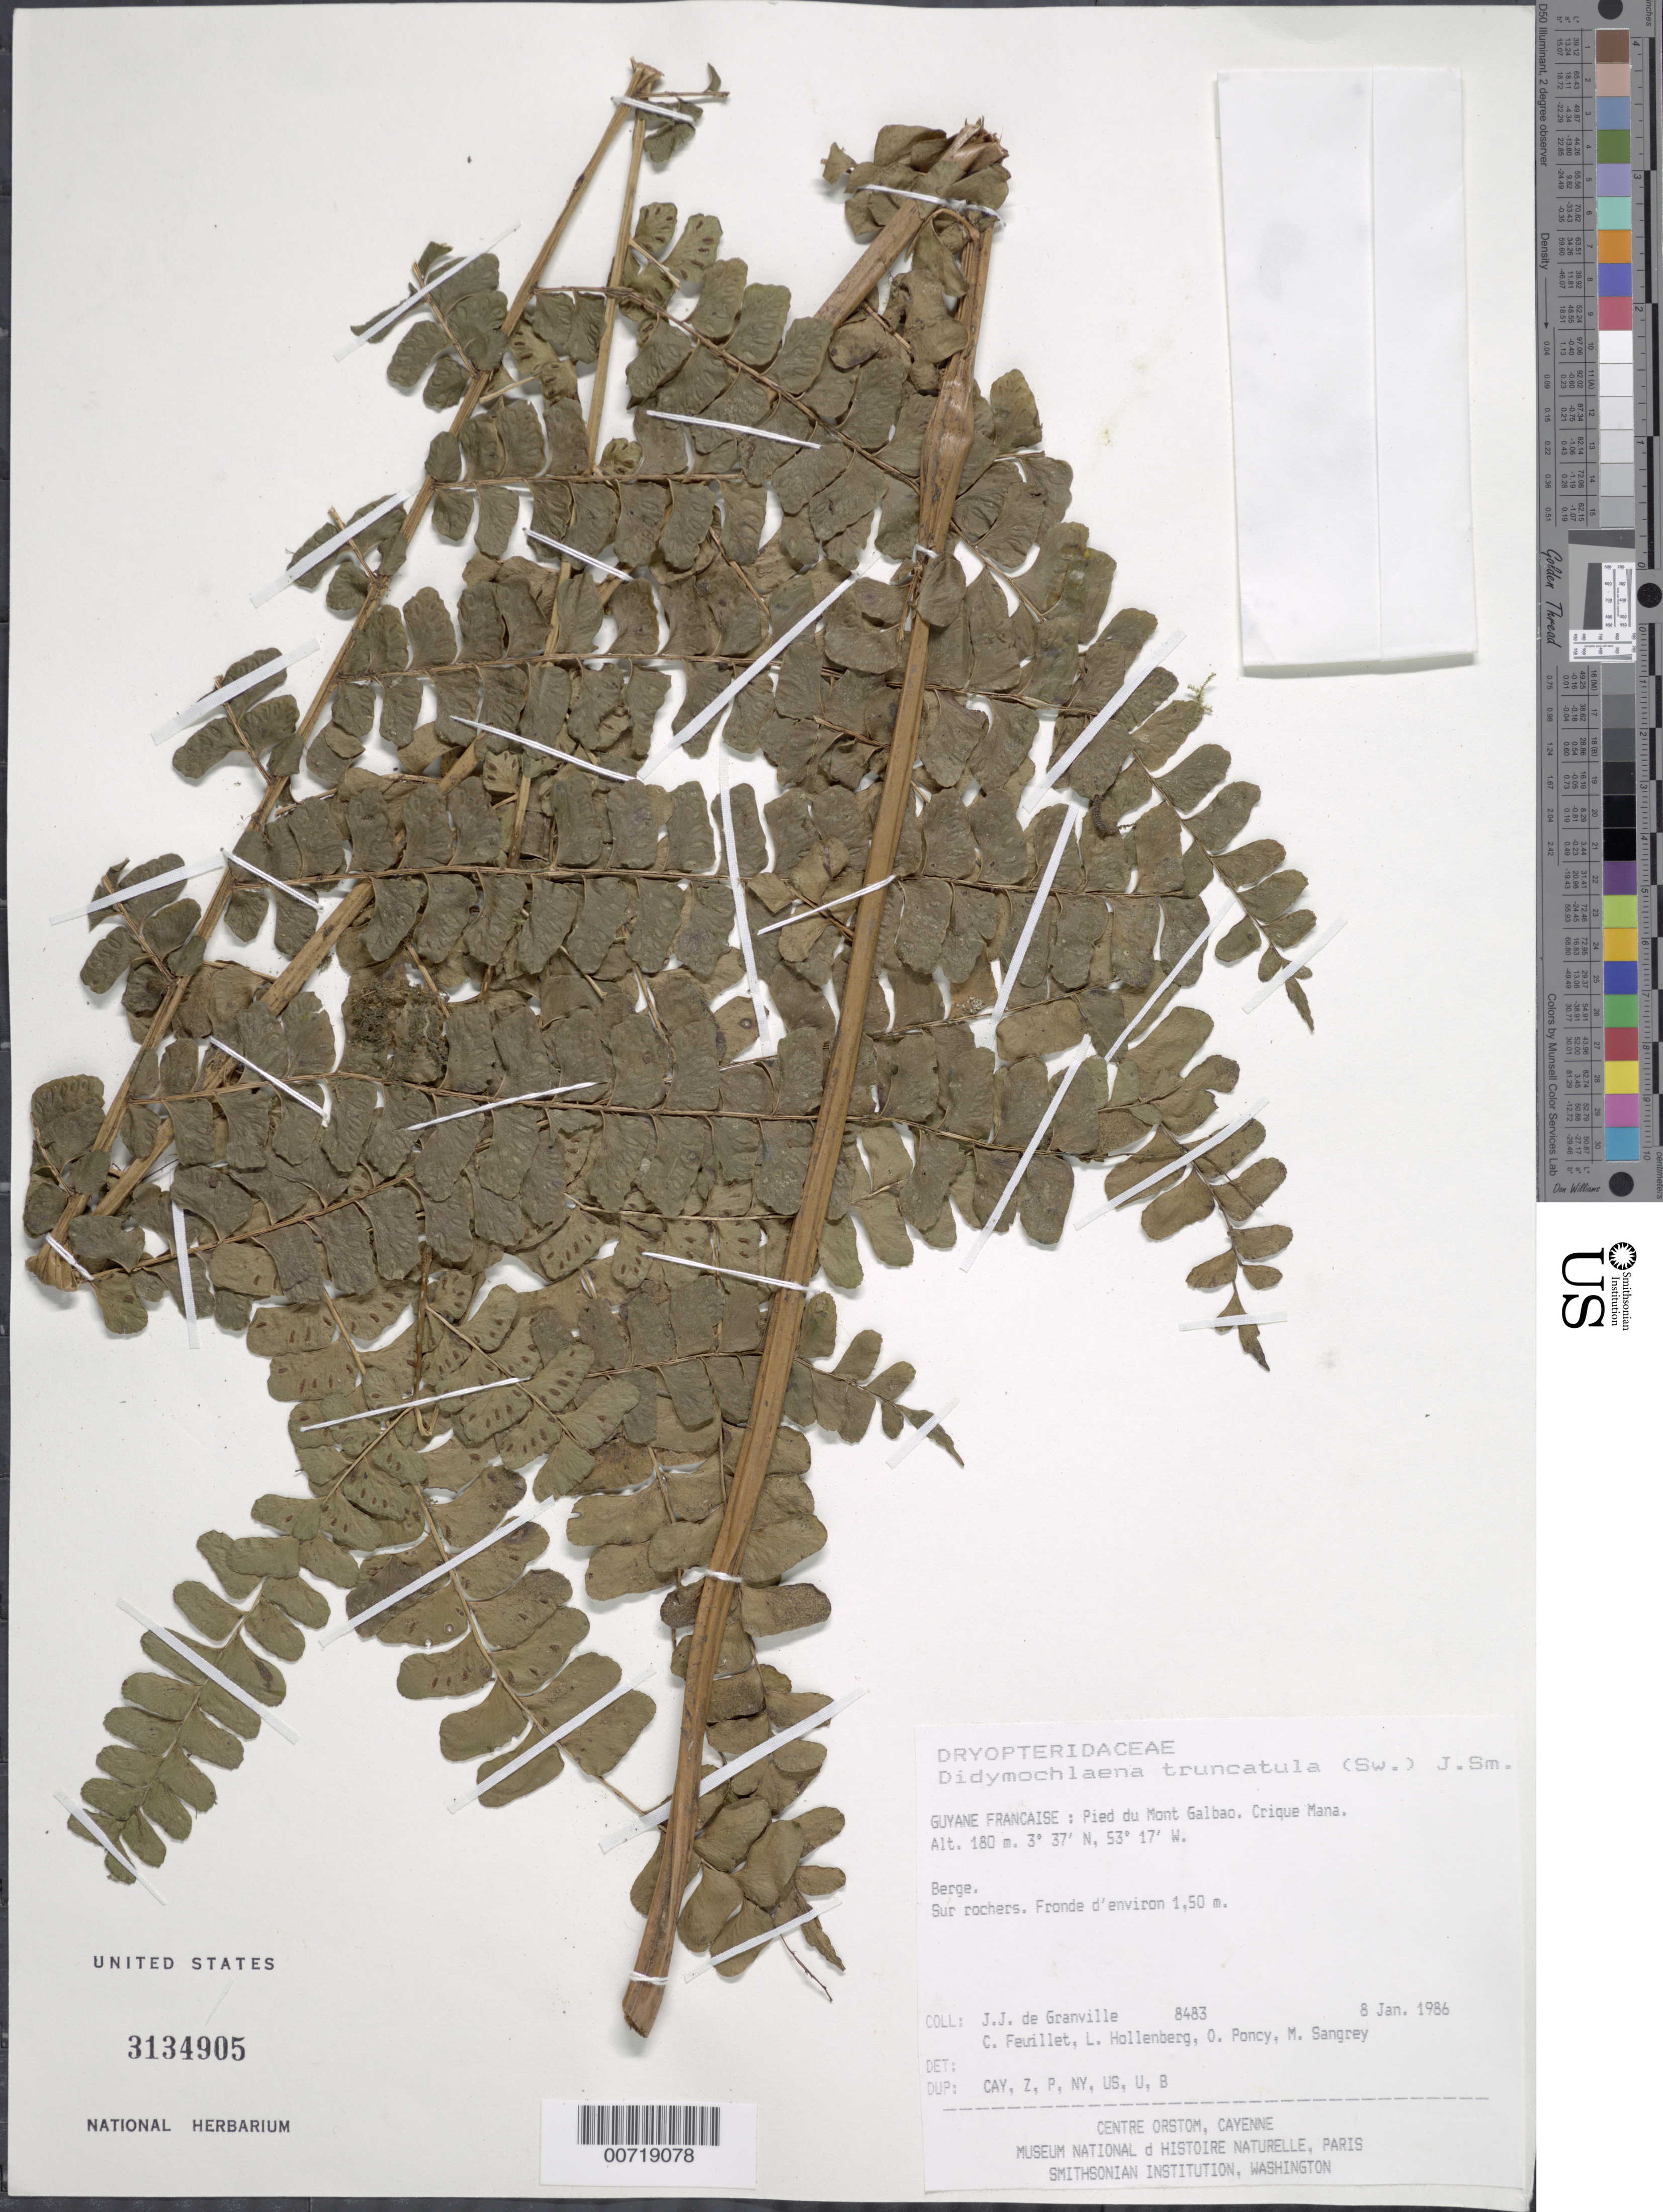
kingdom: Plantae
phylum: Tracheophyta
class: Polypodiopsida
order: Polypodiales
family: Didymochlaenaceae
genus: Didymochlaena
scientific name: Didymochlaena truncatula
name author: (Sw.) J. Sm.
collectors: J.-J. de Granville, C. Feuillet, L. Hollenberg, O. Poncy & M. S. Sangrey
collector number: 8483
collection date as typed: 8-Jan-86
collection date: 1986-01-08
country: French Guiana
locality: Pied du Mont Galbao. Crique Mana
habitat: Berge, sur rochers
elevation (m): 180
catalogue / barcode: US 3134905